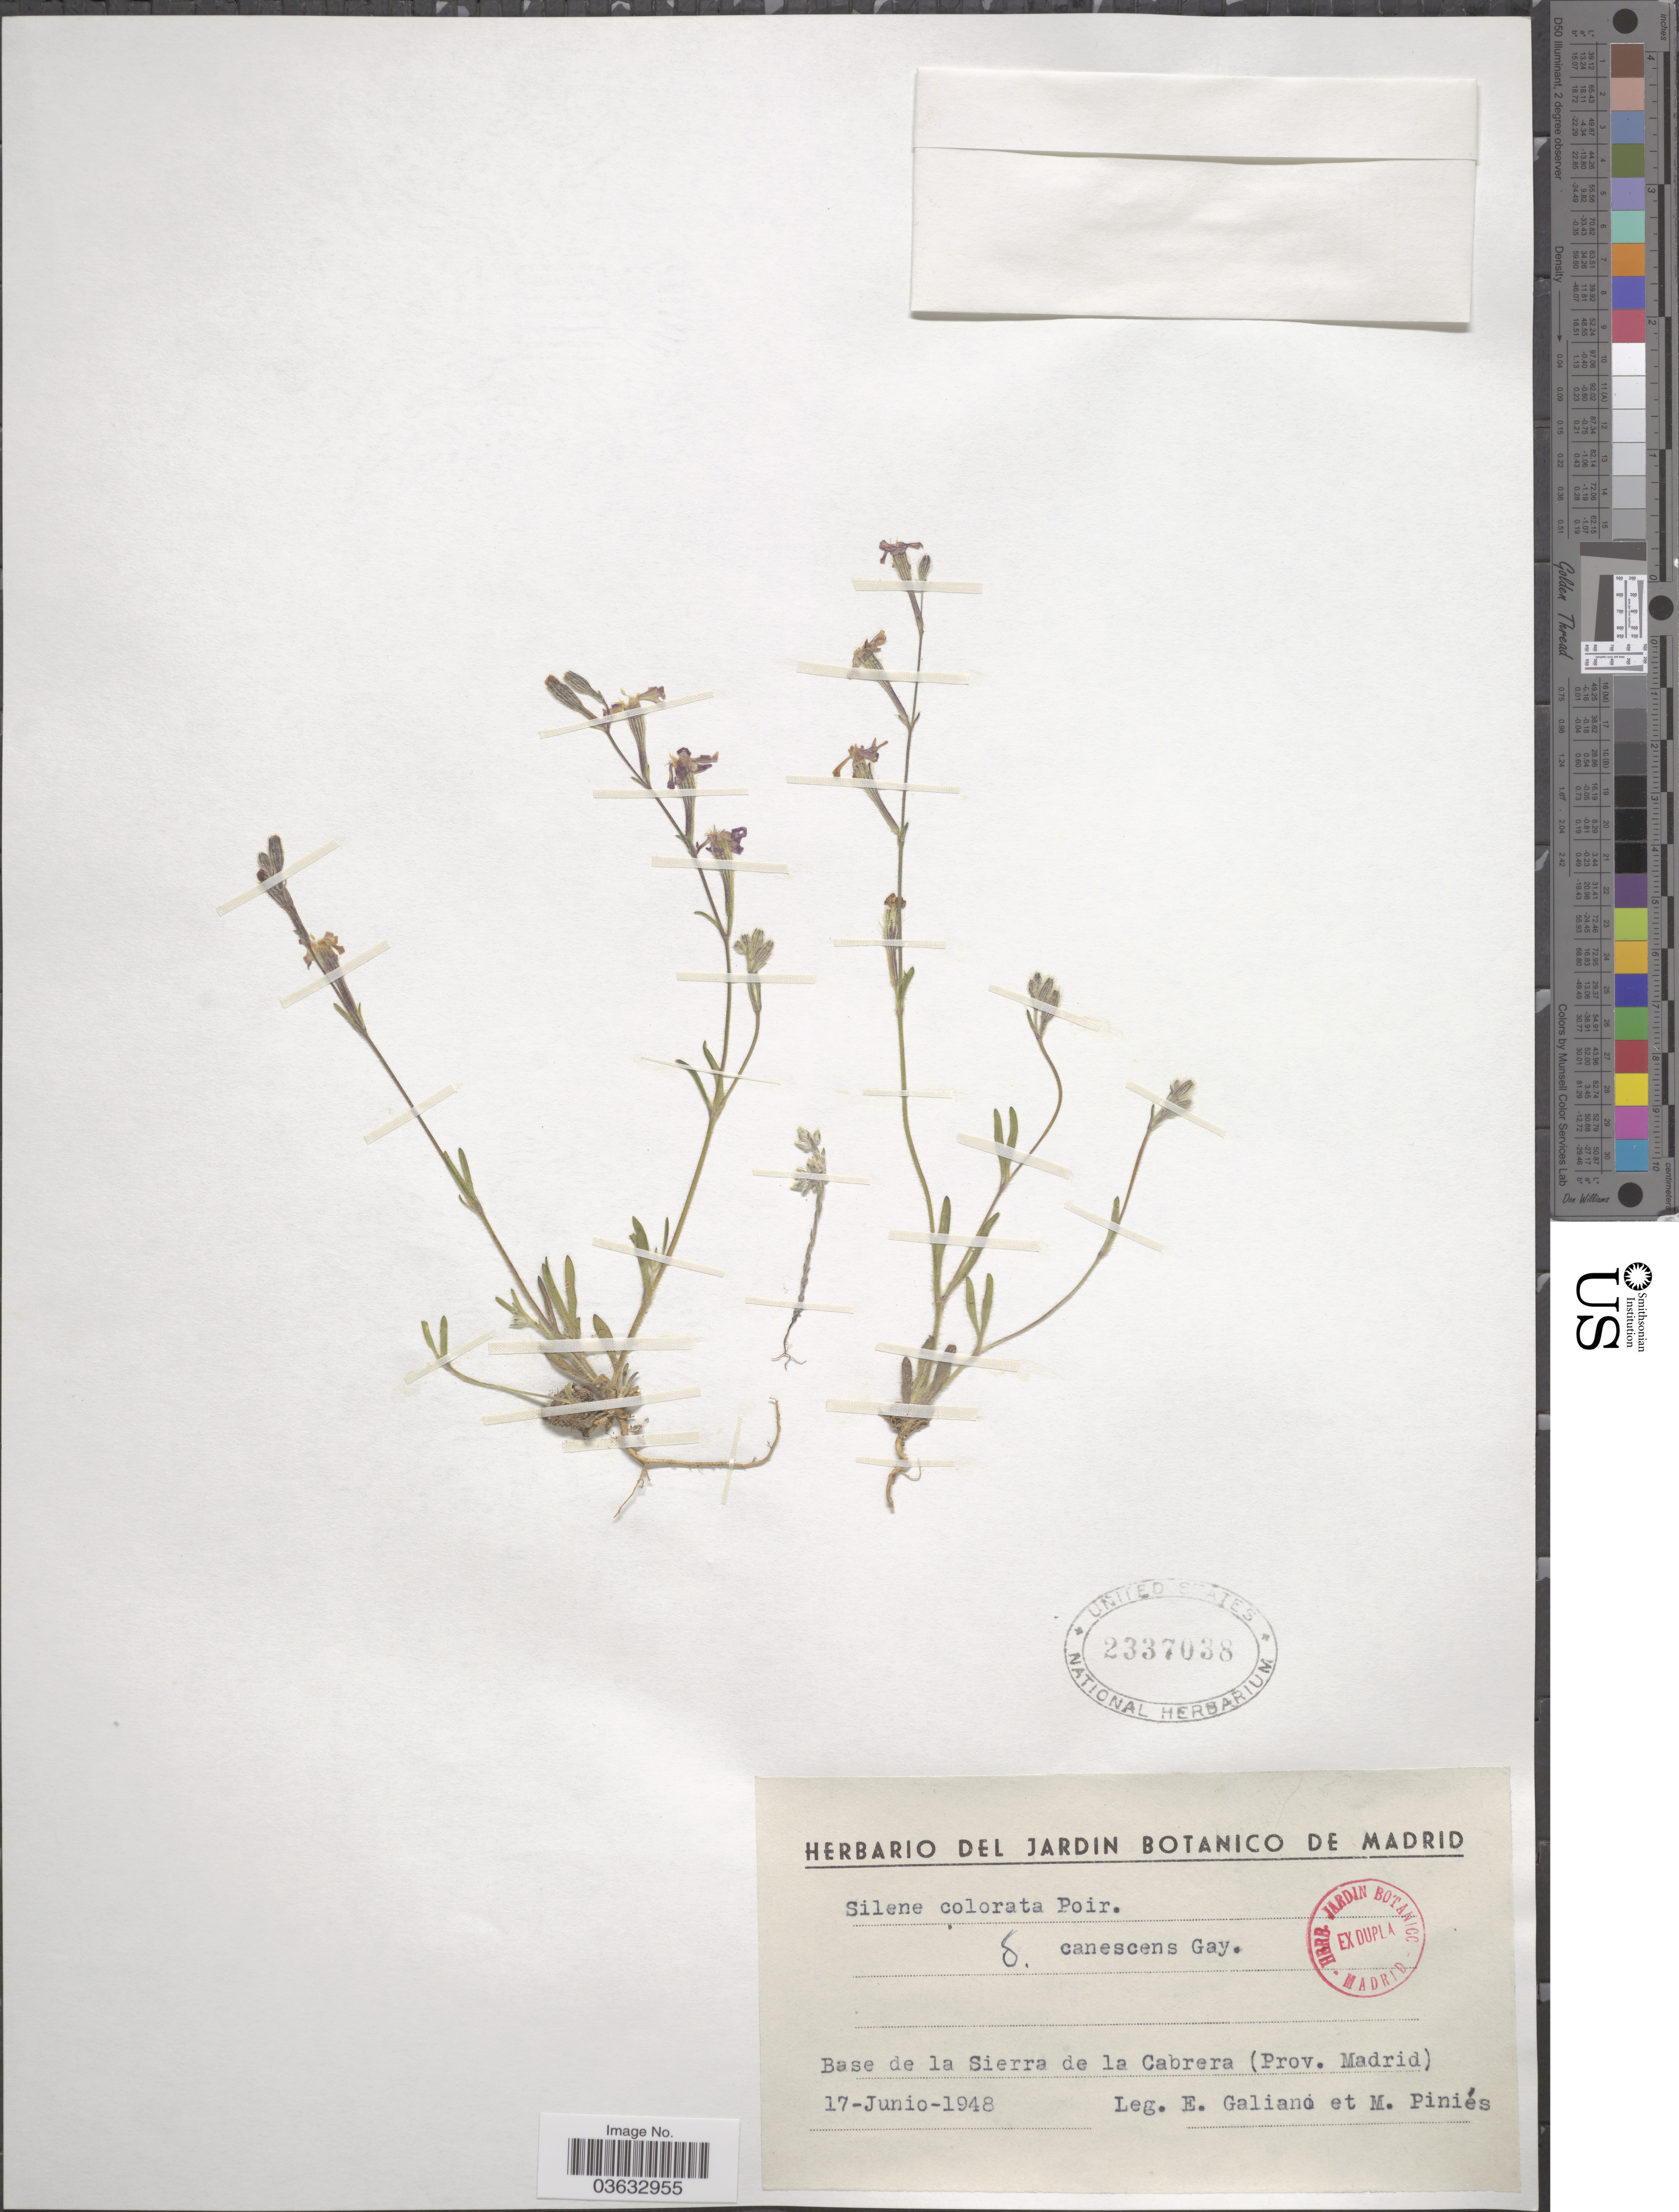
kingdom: Plantae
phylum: Tracheophyta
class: Magnoliopsida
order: Caryophyllales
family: Caryophyllaceae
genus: Silene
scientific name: Silene colorata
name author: Poir.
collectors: E. Galiano & M. Piniés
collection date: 1948-06-17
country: Spain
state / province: Madrid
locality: Base de la Sierra de la Cabrera (Prov. Madrid).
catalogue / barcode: US 2337038